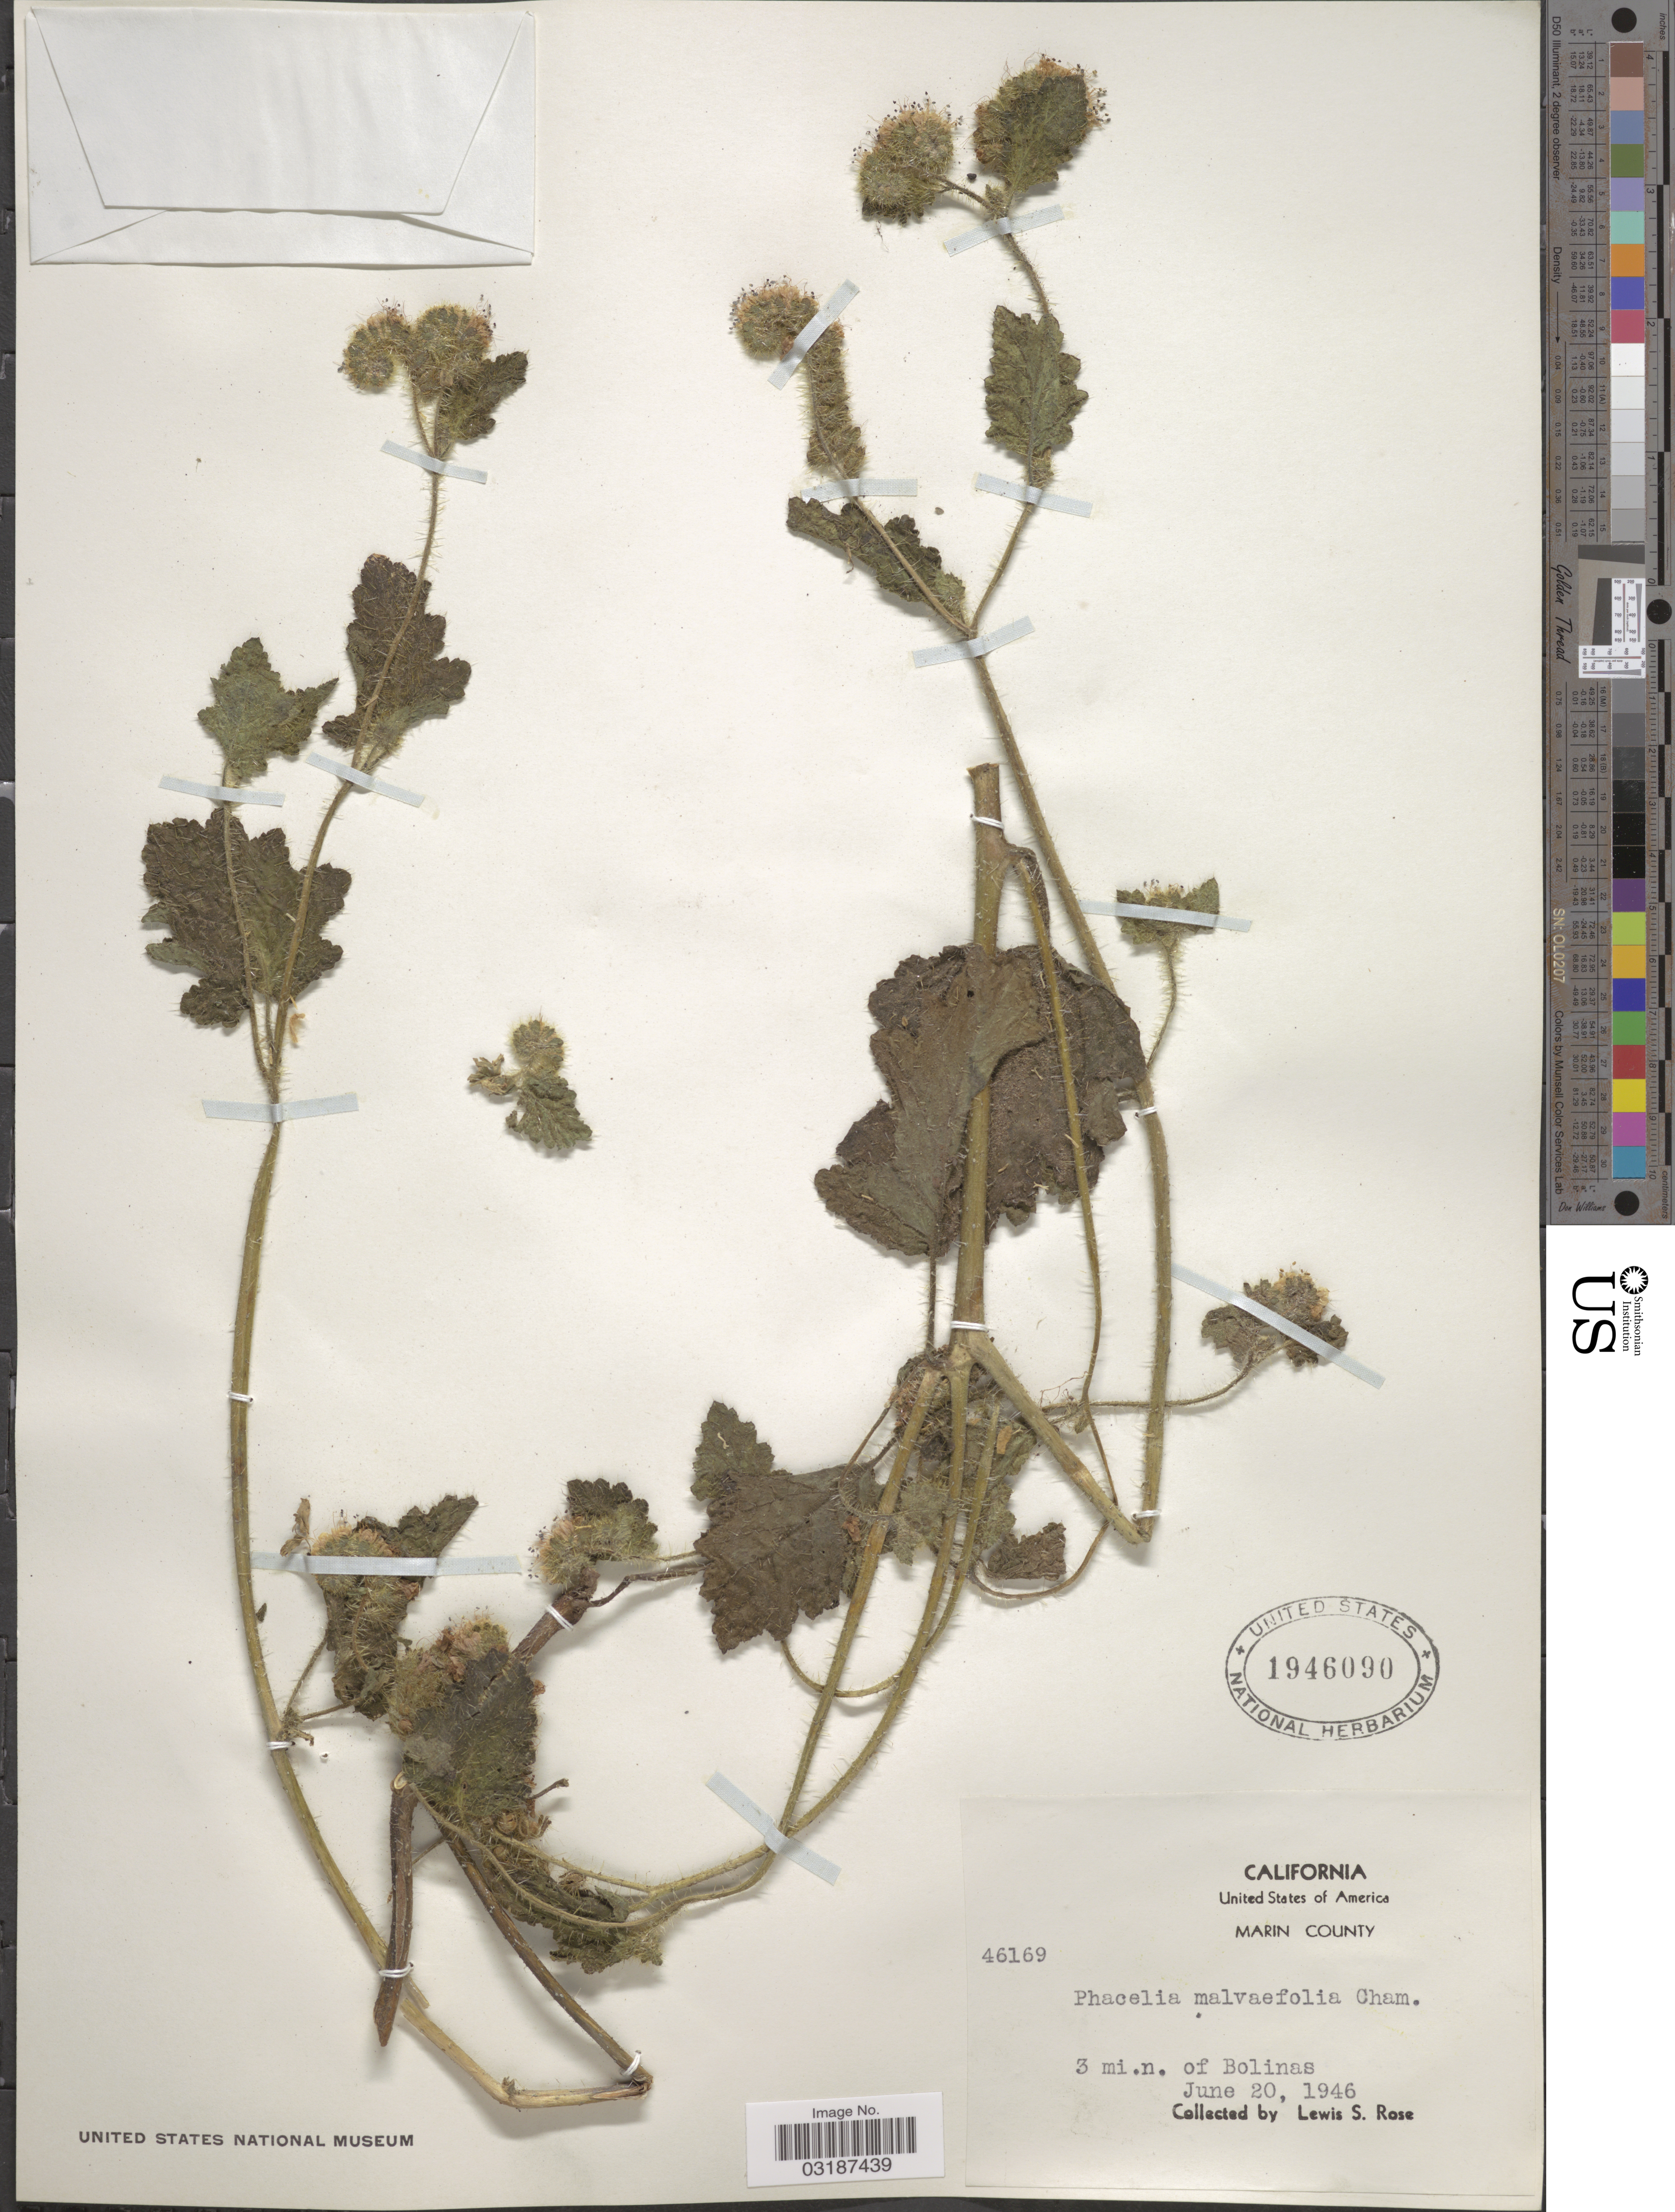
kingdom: Plantae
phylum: Tracheophyta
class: Magnoliopsida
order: Boraginales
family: Hydrophyllaceae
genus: Phacelia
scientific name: Phacelia malvifolia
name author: Cham.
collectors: L. S. Rose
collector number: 46169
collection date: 1946-06-20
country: United States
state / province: California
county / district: Marin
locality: Marin County. 3 mi.n. of Bolinas.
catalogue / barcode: US 1946090